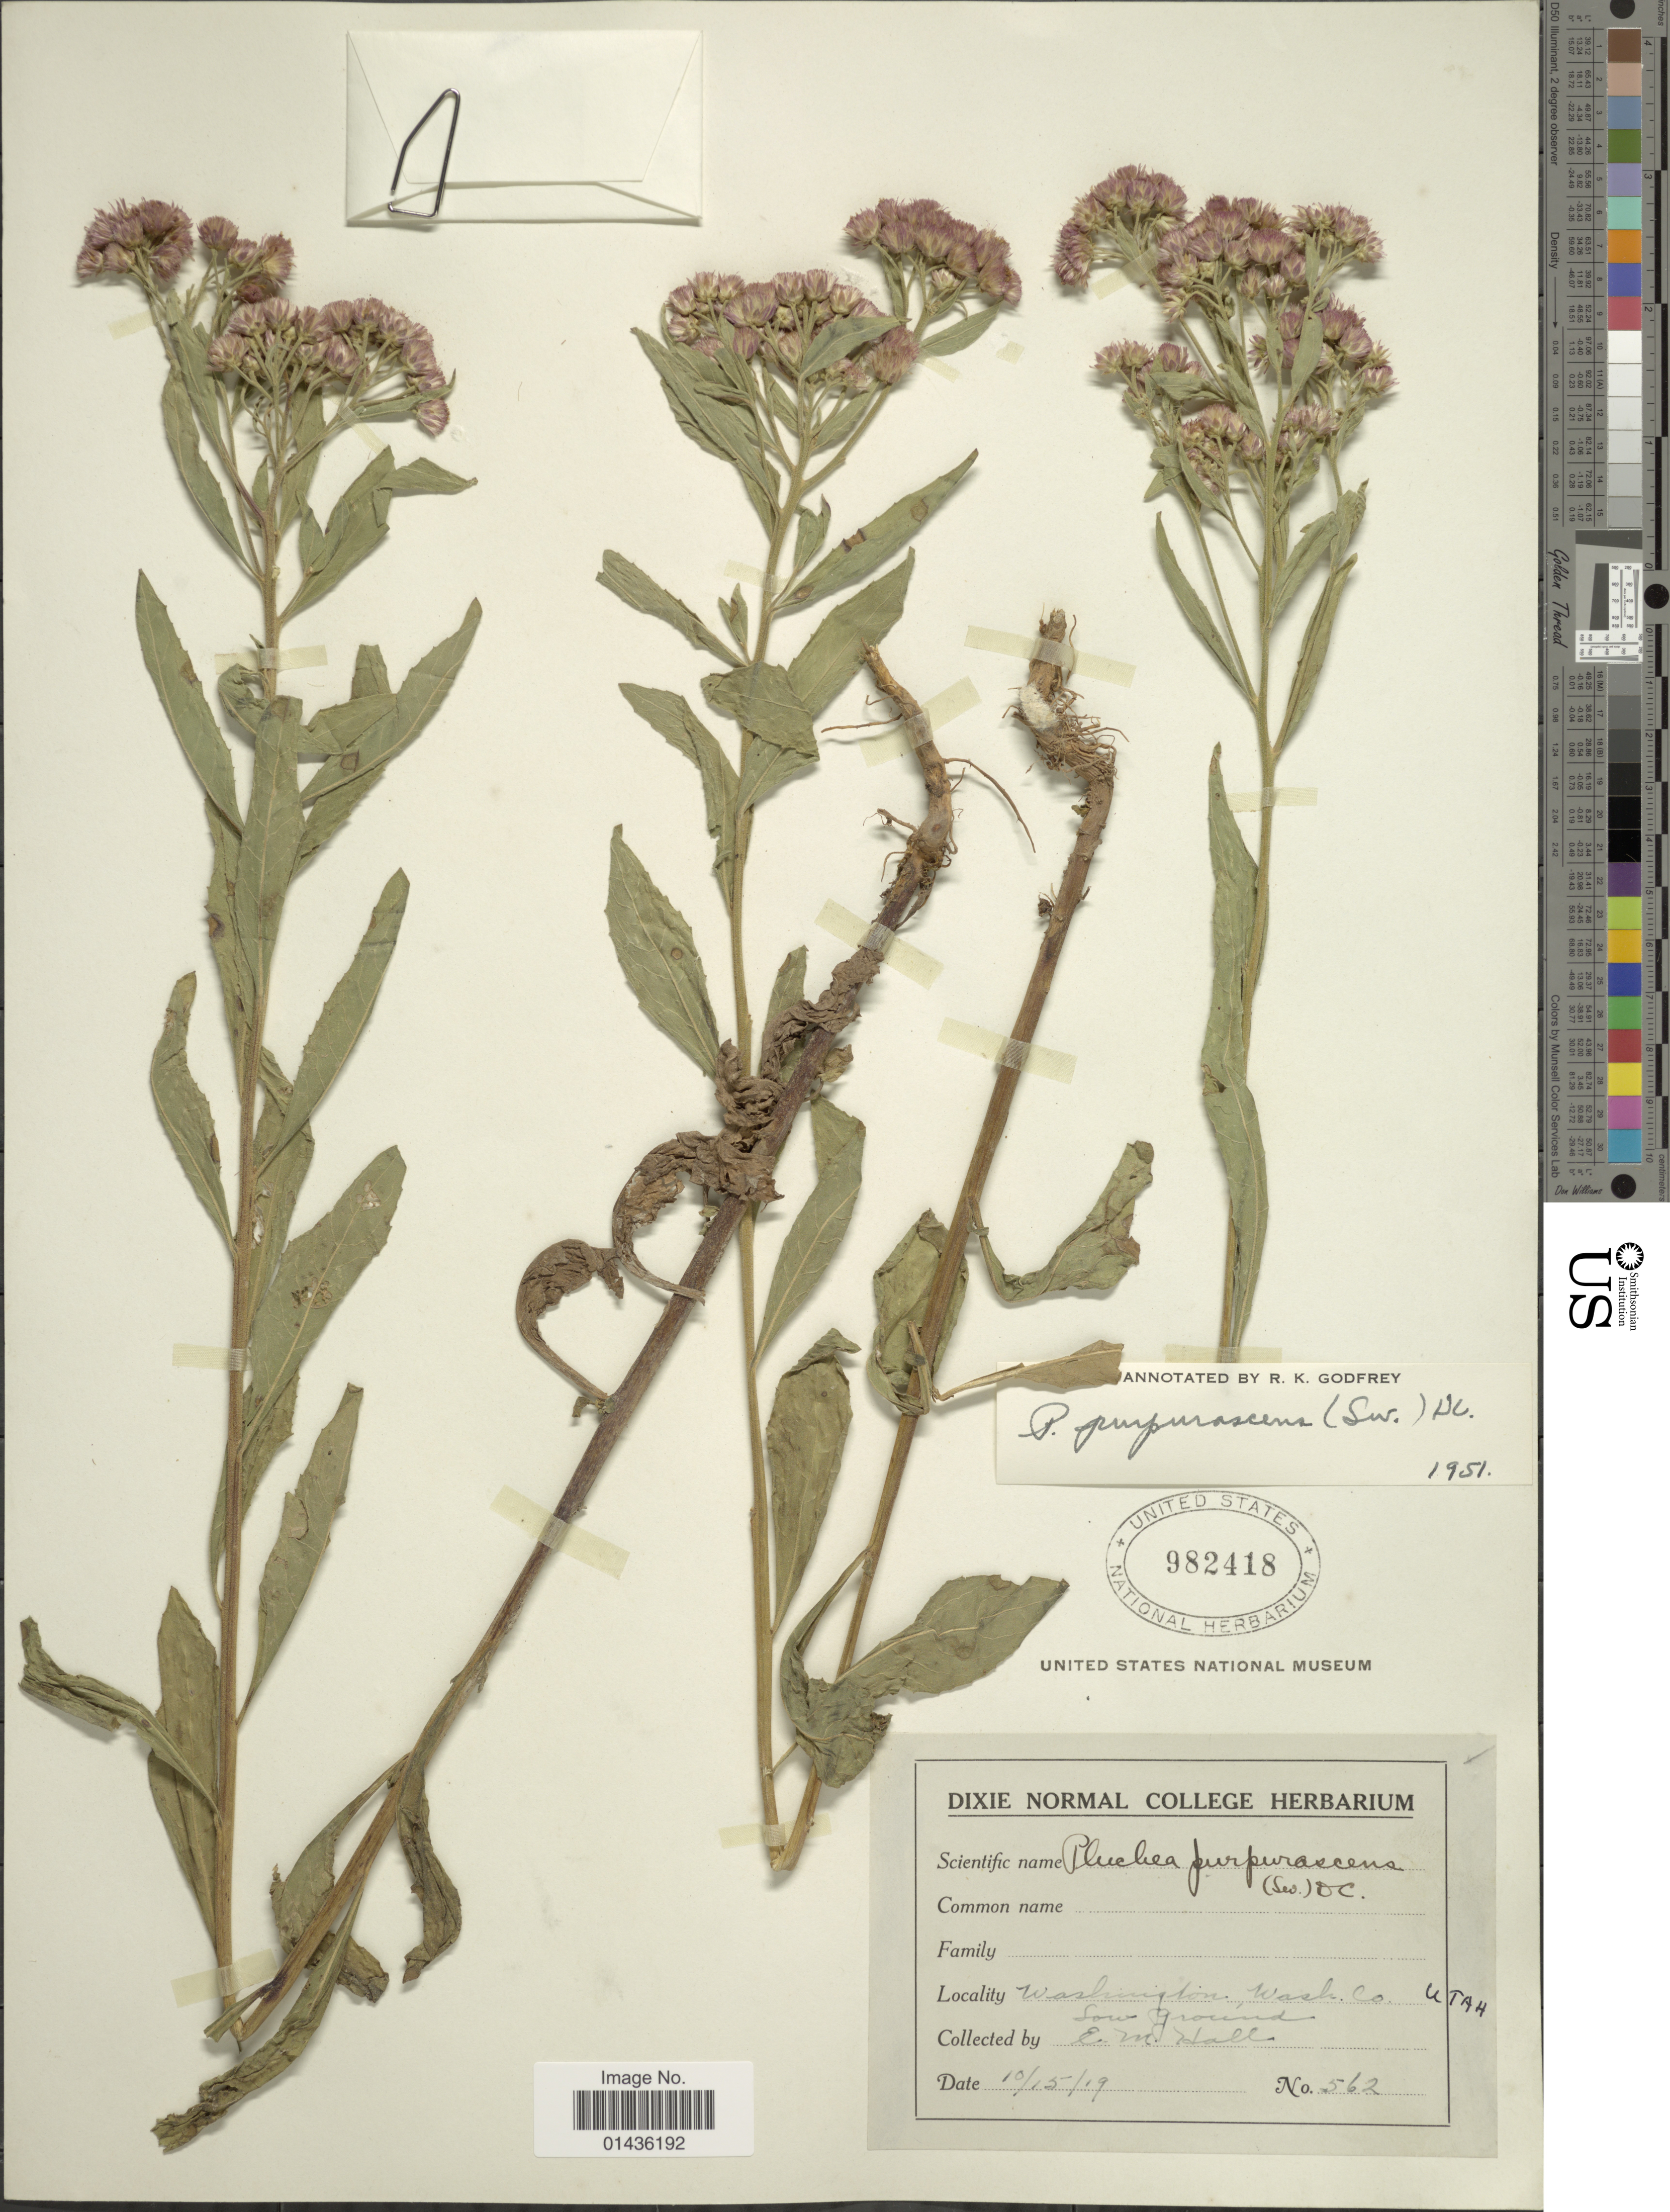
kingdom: Plantae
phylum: Tracheophyta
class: Magnoliopsida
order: Asterales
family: Asteraceae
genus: Pluchea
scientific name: Pluchea odorata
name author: (L.) Cass.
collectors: E. Hall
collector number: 562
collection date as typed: Transcribed d/m/y: 15/10/19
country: United States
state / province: Washington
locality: Wash. Co.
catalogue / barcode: US 982418